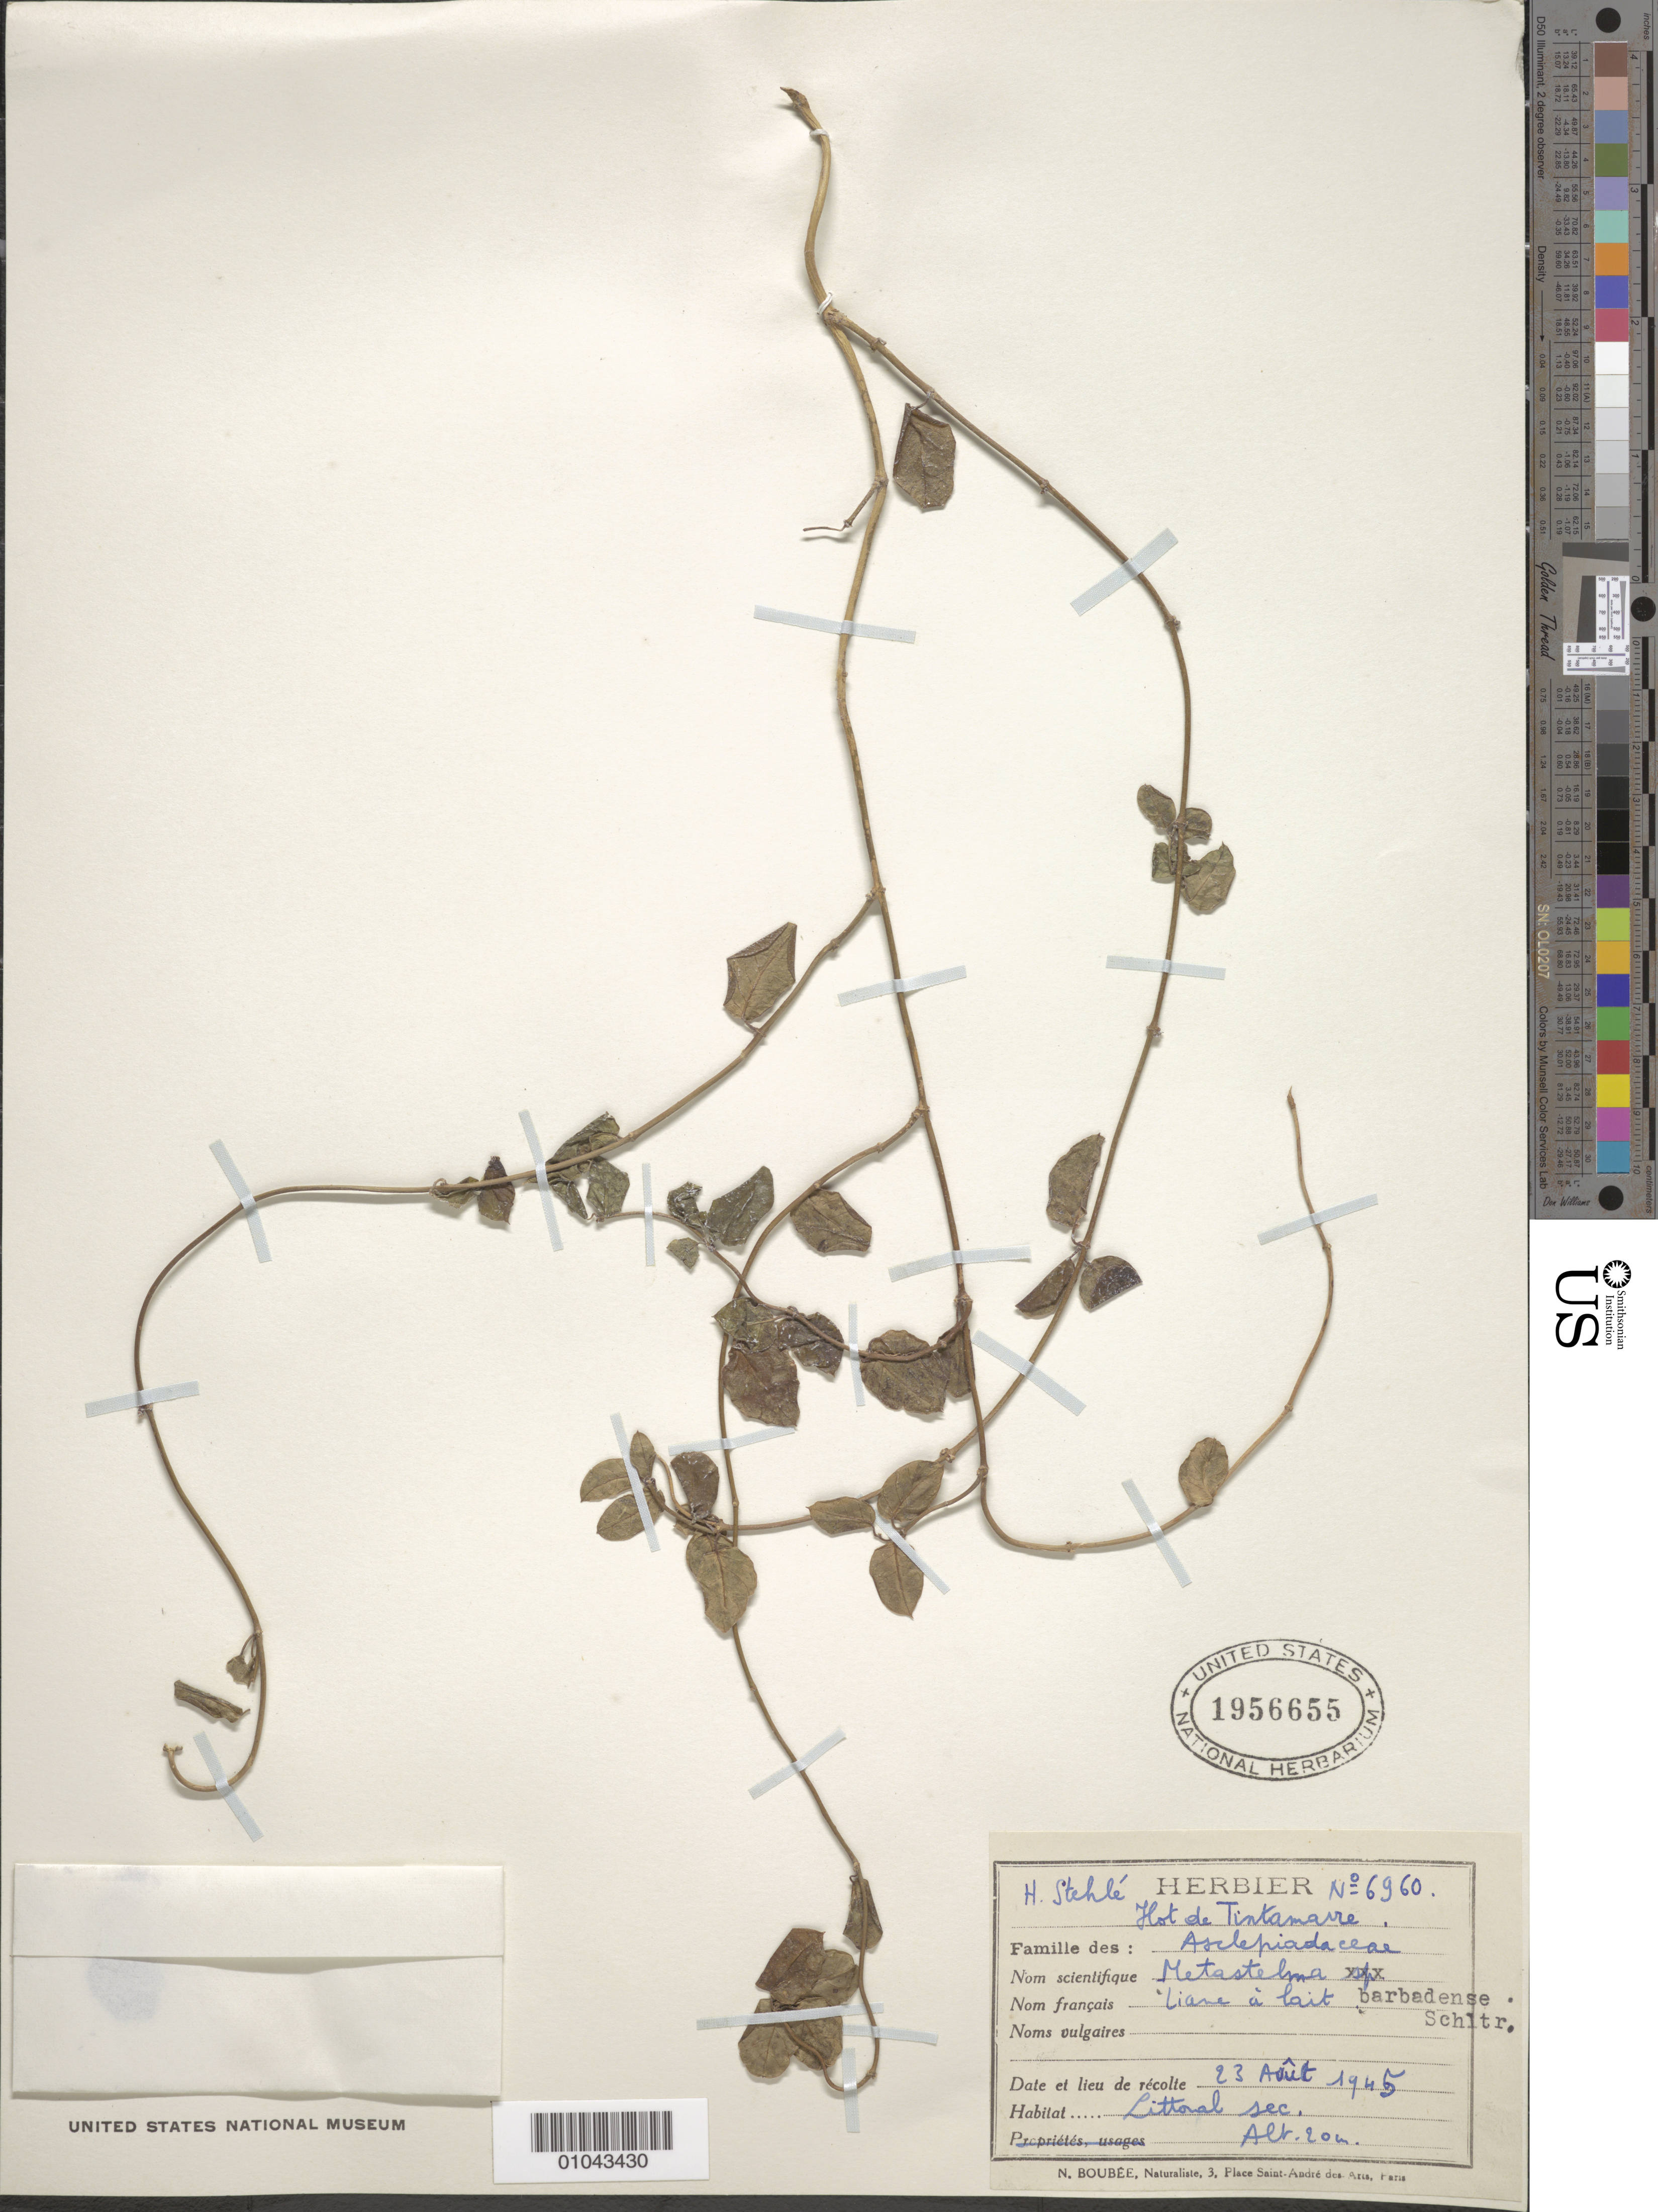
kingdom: Plantae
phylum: Tracheophyta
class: Magnoliopsida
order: Gentianales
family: Apocynaceae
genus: Metastelma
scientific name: Metastelma barbadense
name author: Schltr.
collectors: H. Stehlé & M. Stehlé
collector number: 6960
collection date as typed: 23 Aug 1945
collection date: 1945-08-23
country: Sint Maartin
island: Tintamarre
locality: Ilot de Tintamarre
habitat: Litorral sec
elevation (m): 20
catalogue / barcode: US 1956655